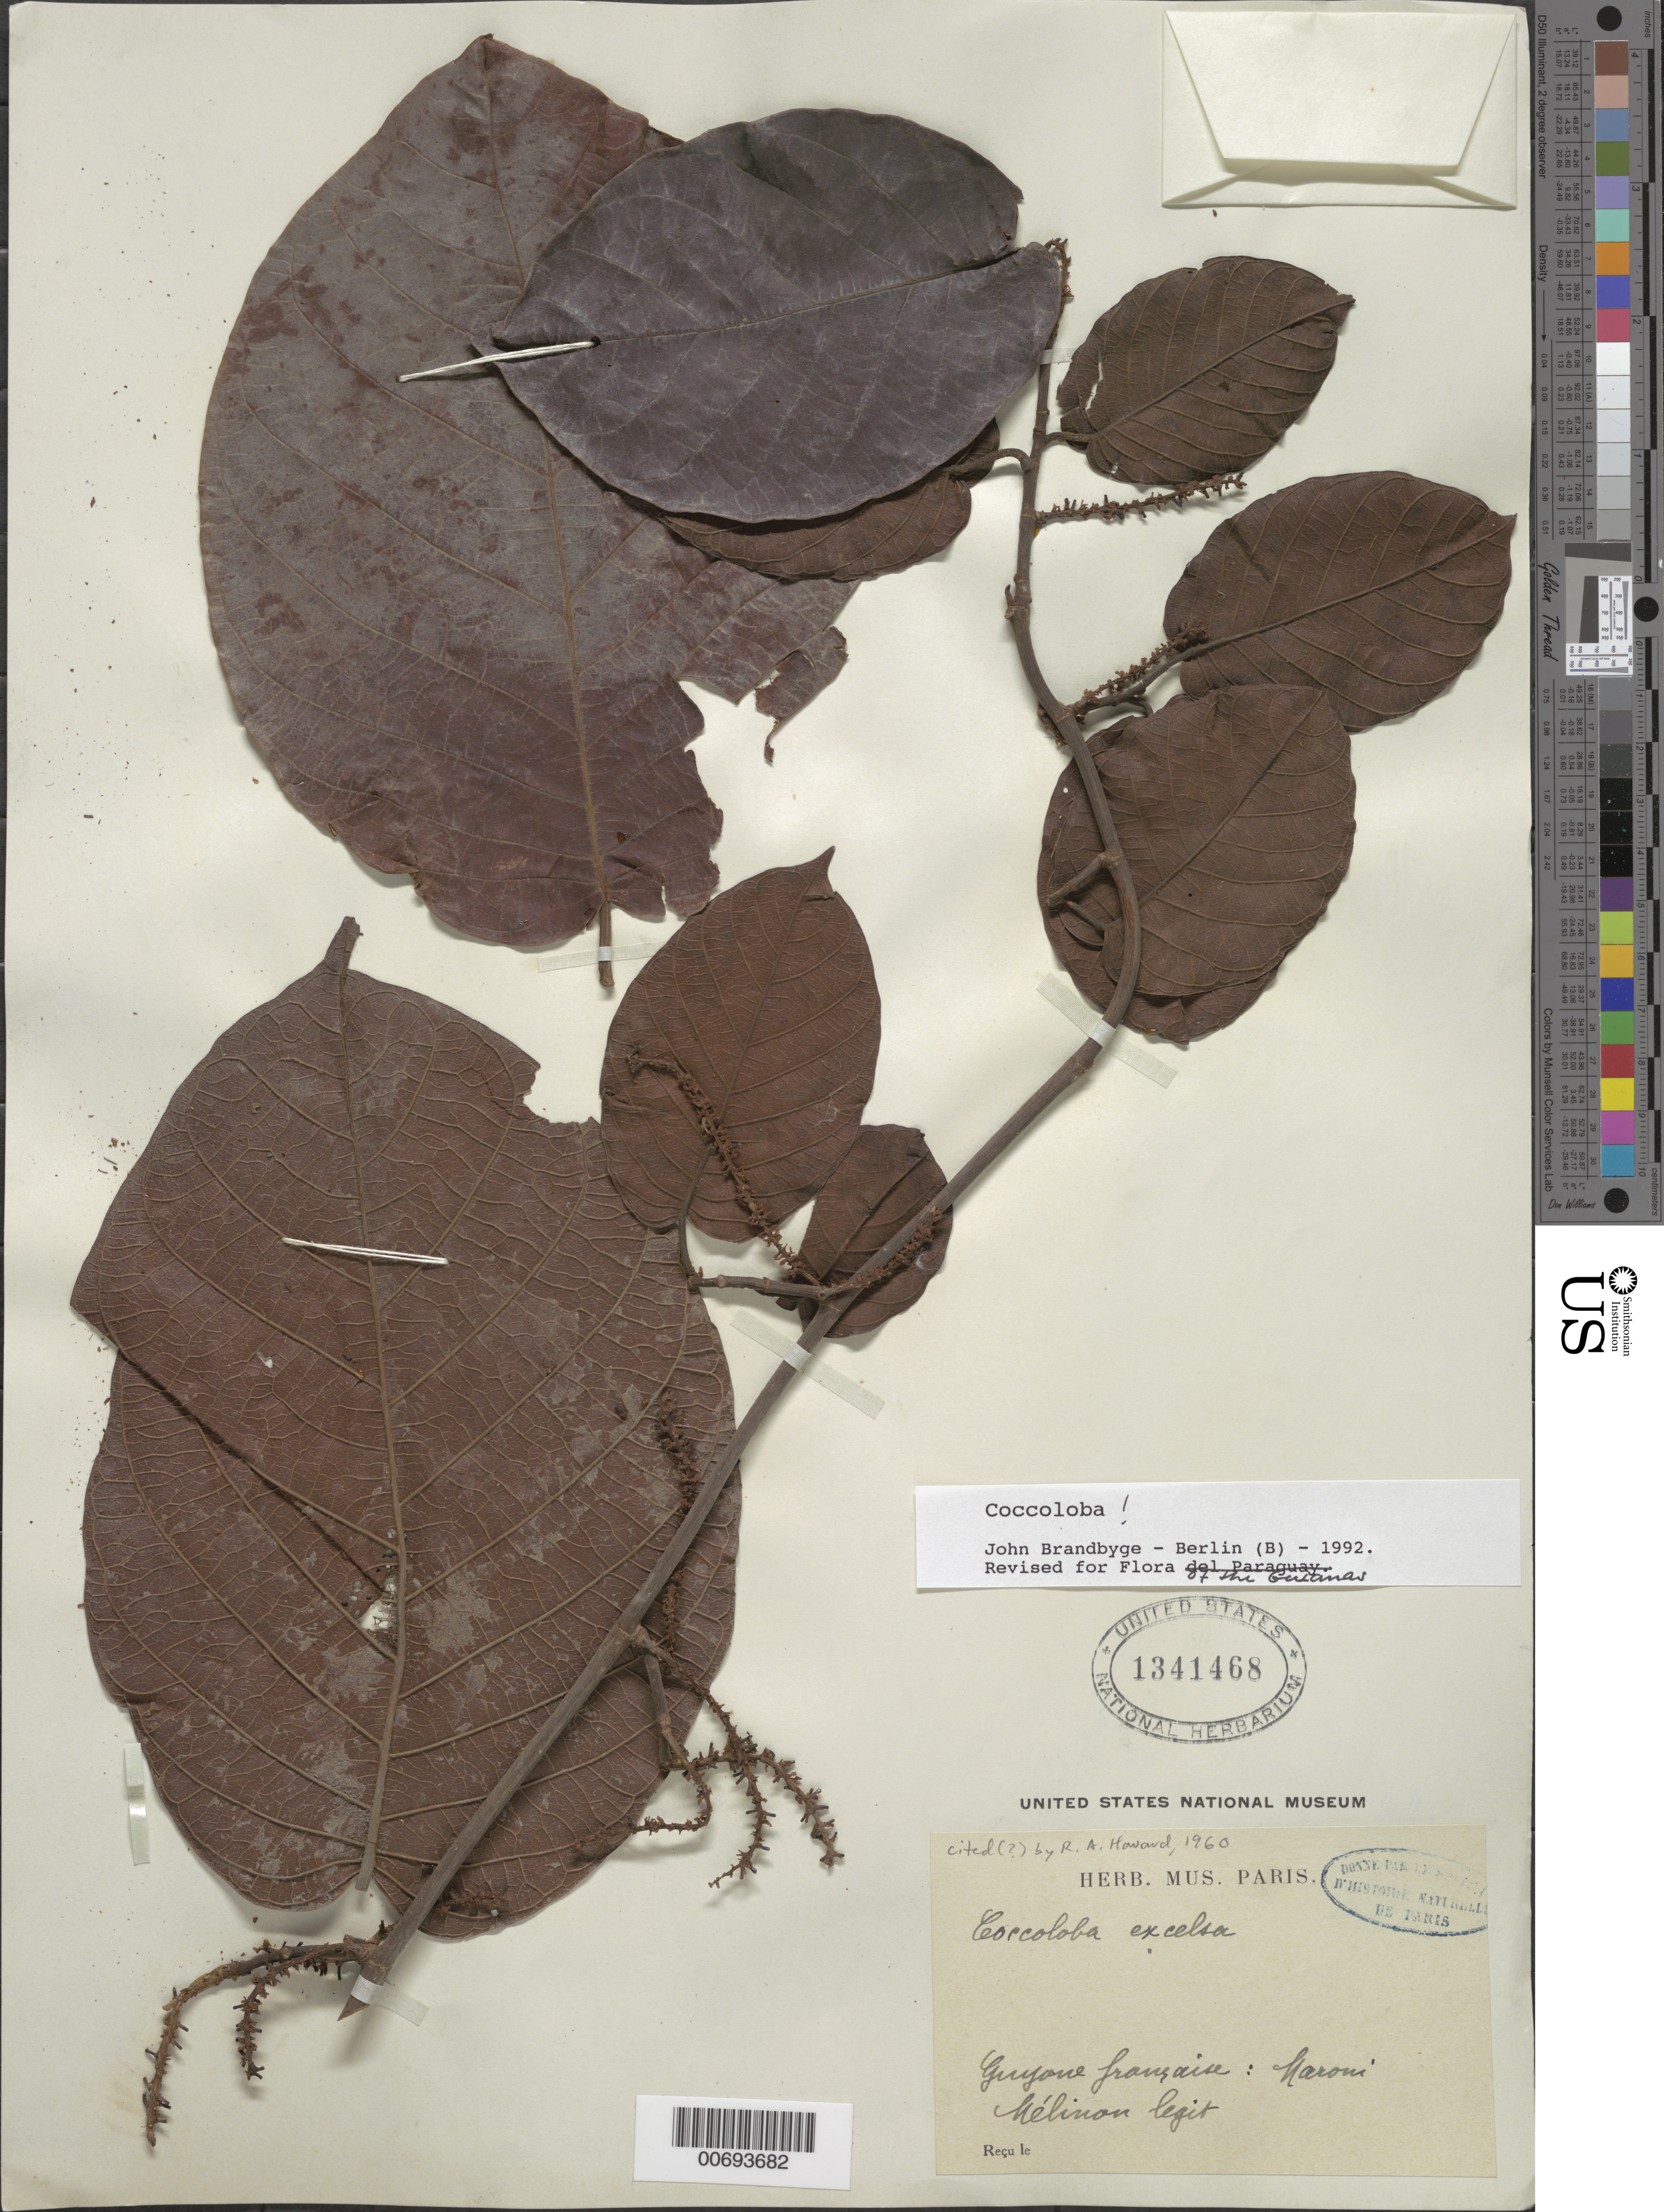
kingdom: Plantae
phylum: Tracheophyta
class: Magnoliopsida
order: Caryophyllales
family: Polygonaceae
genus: Coccoloba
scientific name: Coccoloba excelsa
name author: Benth.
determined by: Brandbyge, J.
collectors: E. Mélinon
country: French Guiana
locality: Maroni R.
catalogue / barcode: US 1341468